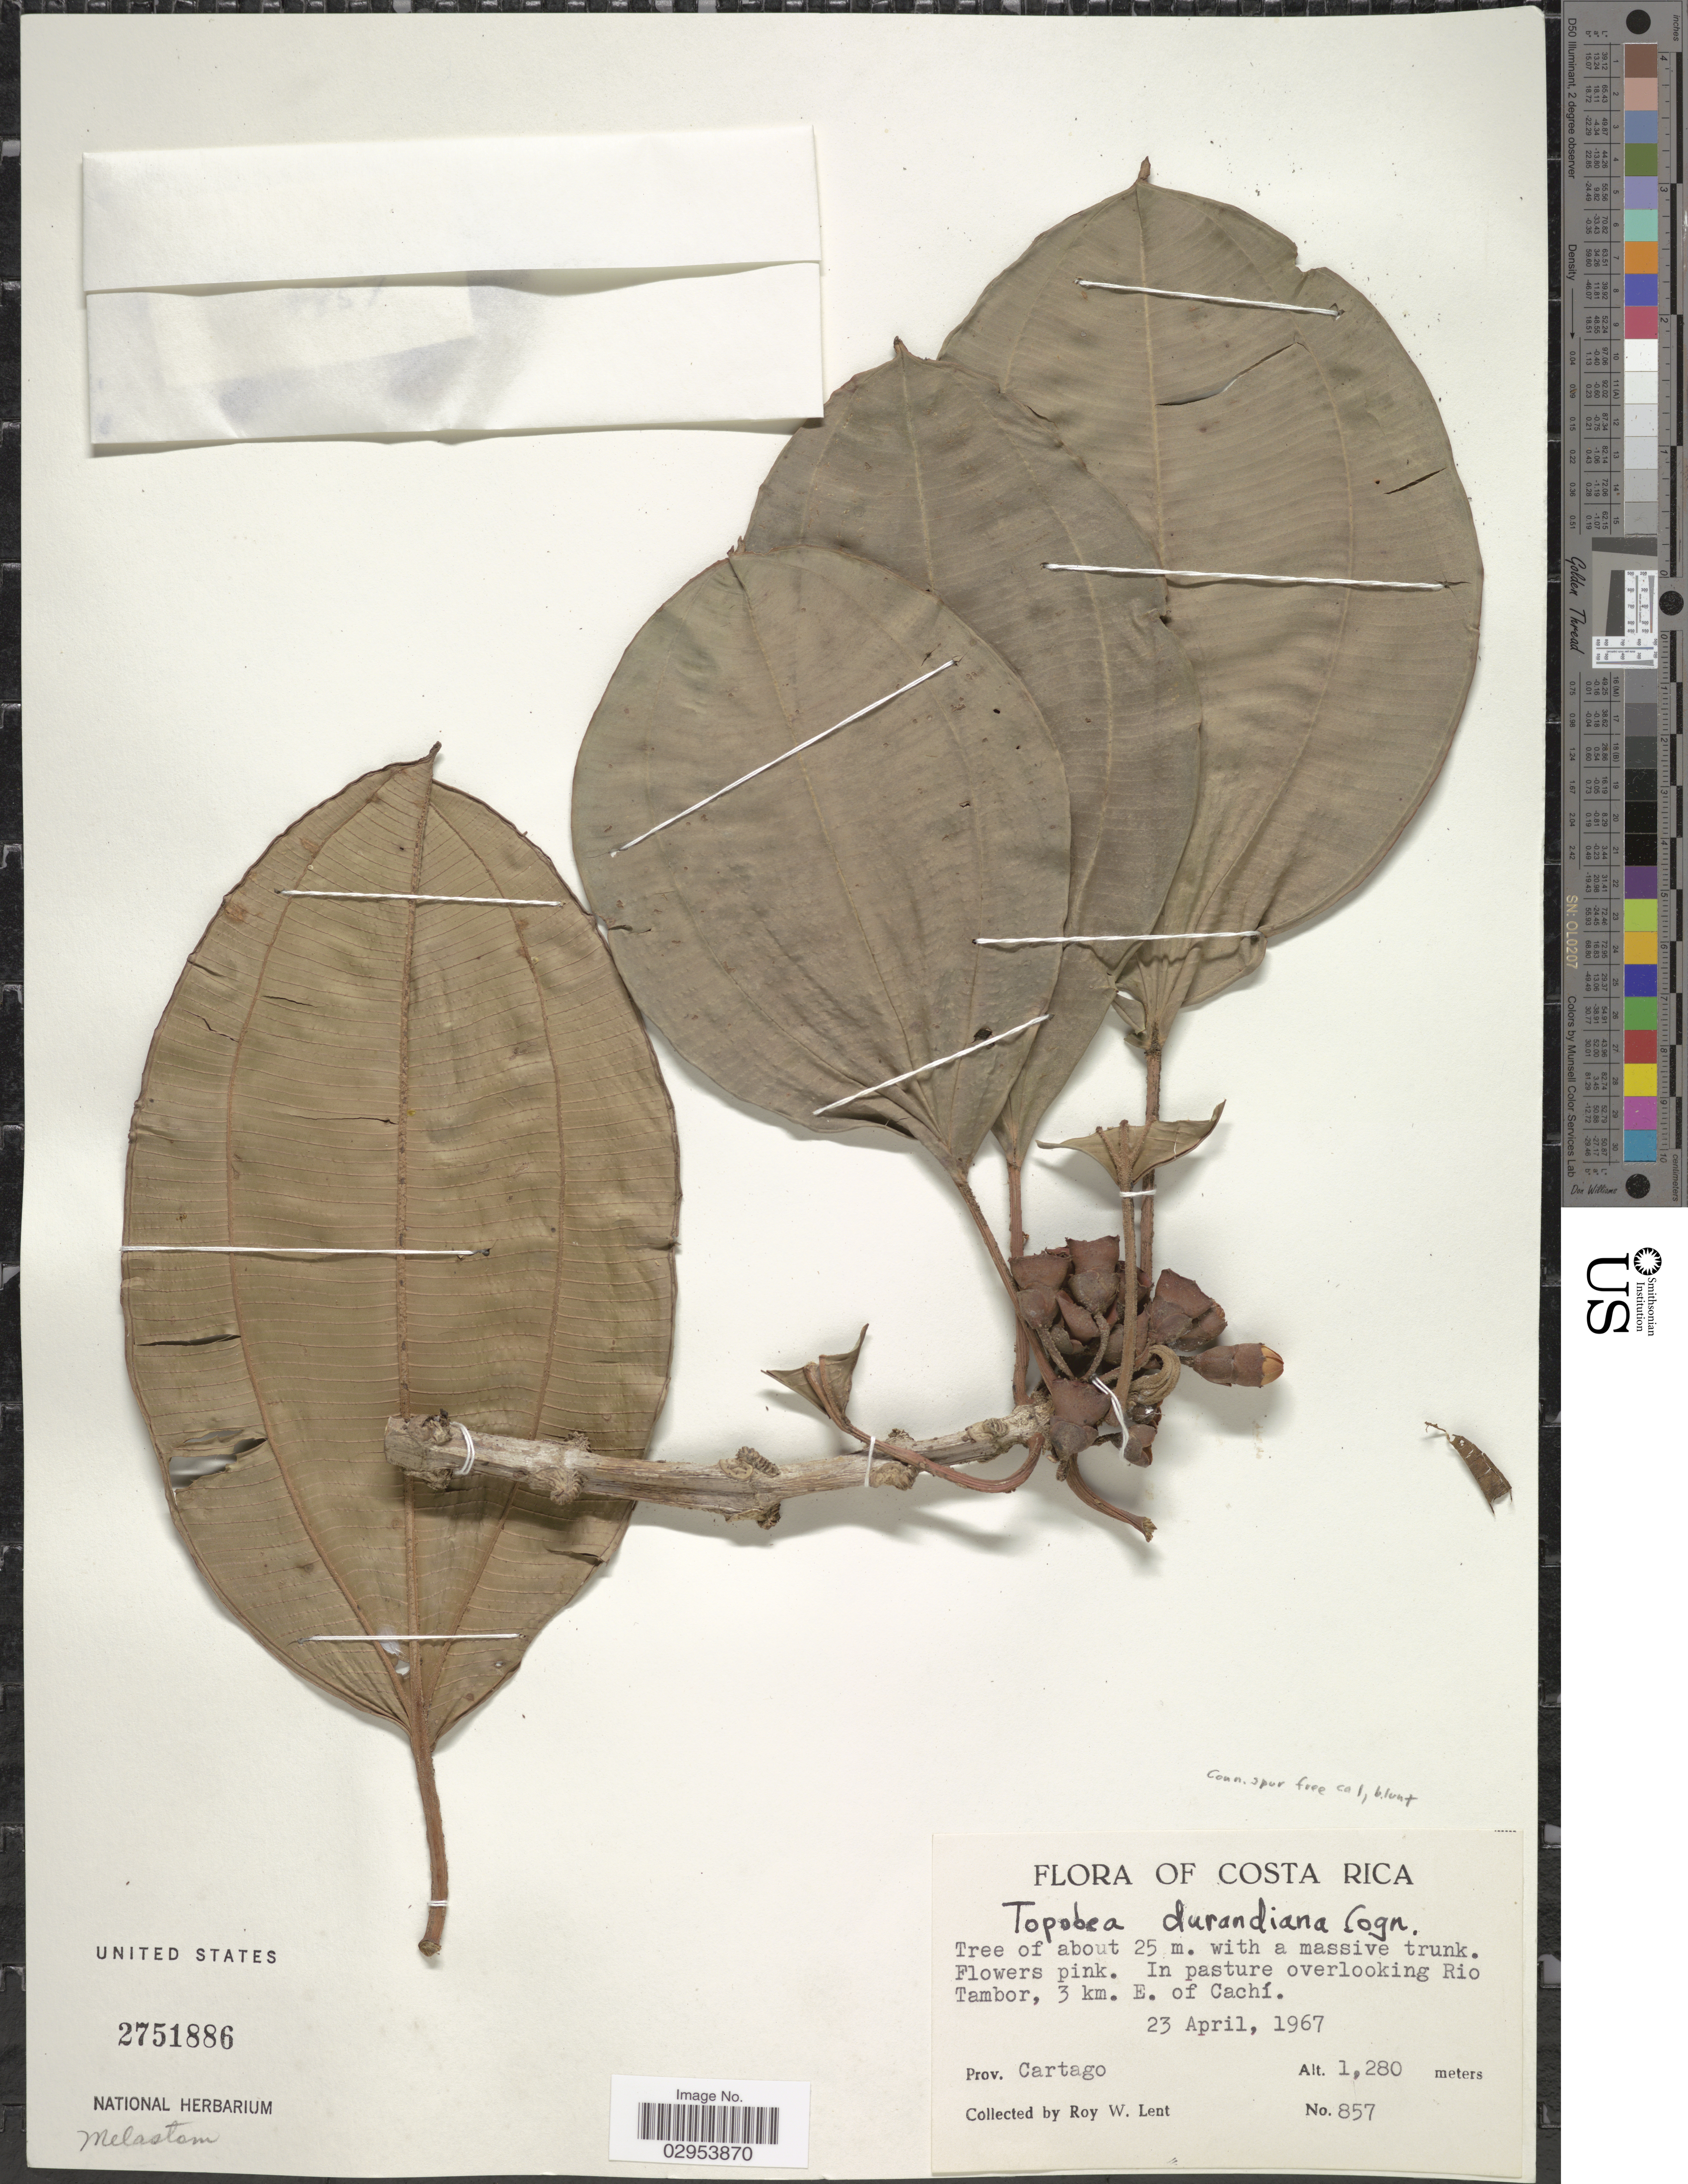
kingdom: Plantae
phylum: Tracheophyta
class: Magnoliopsida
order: Myrtales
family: Melastomataceae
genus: Topobea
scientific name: Topobea maurofernandeziana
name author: Cogn.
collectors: R. W. Lent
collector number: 857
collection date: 1967-04-23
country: Costa Rica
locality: In pasture overlooking Rio Tambor, 3 km. E. of Cachí.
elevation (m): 1280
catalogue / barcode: US 2751886